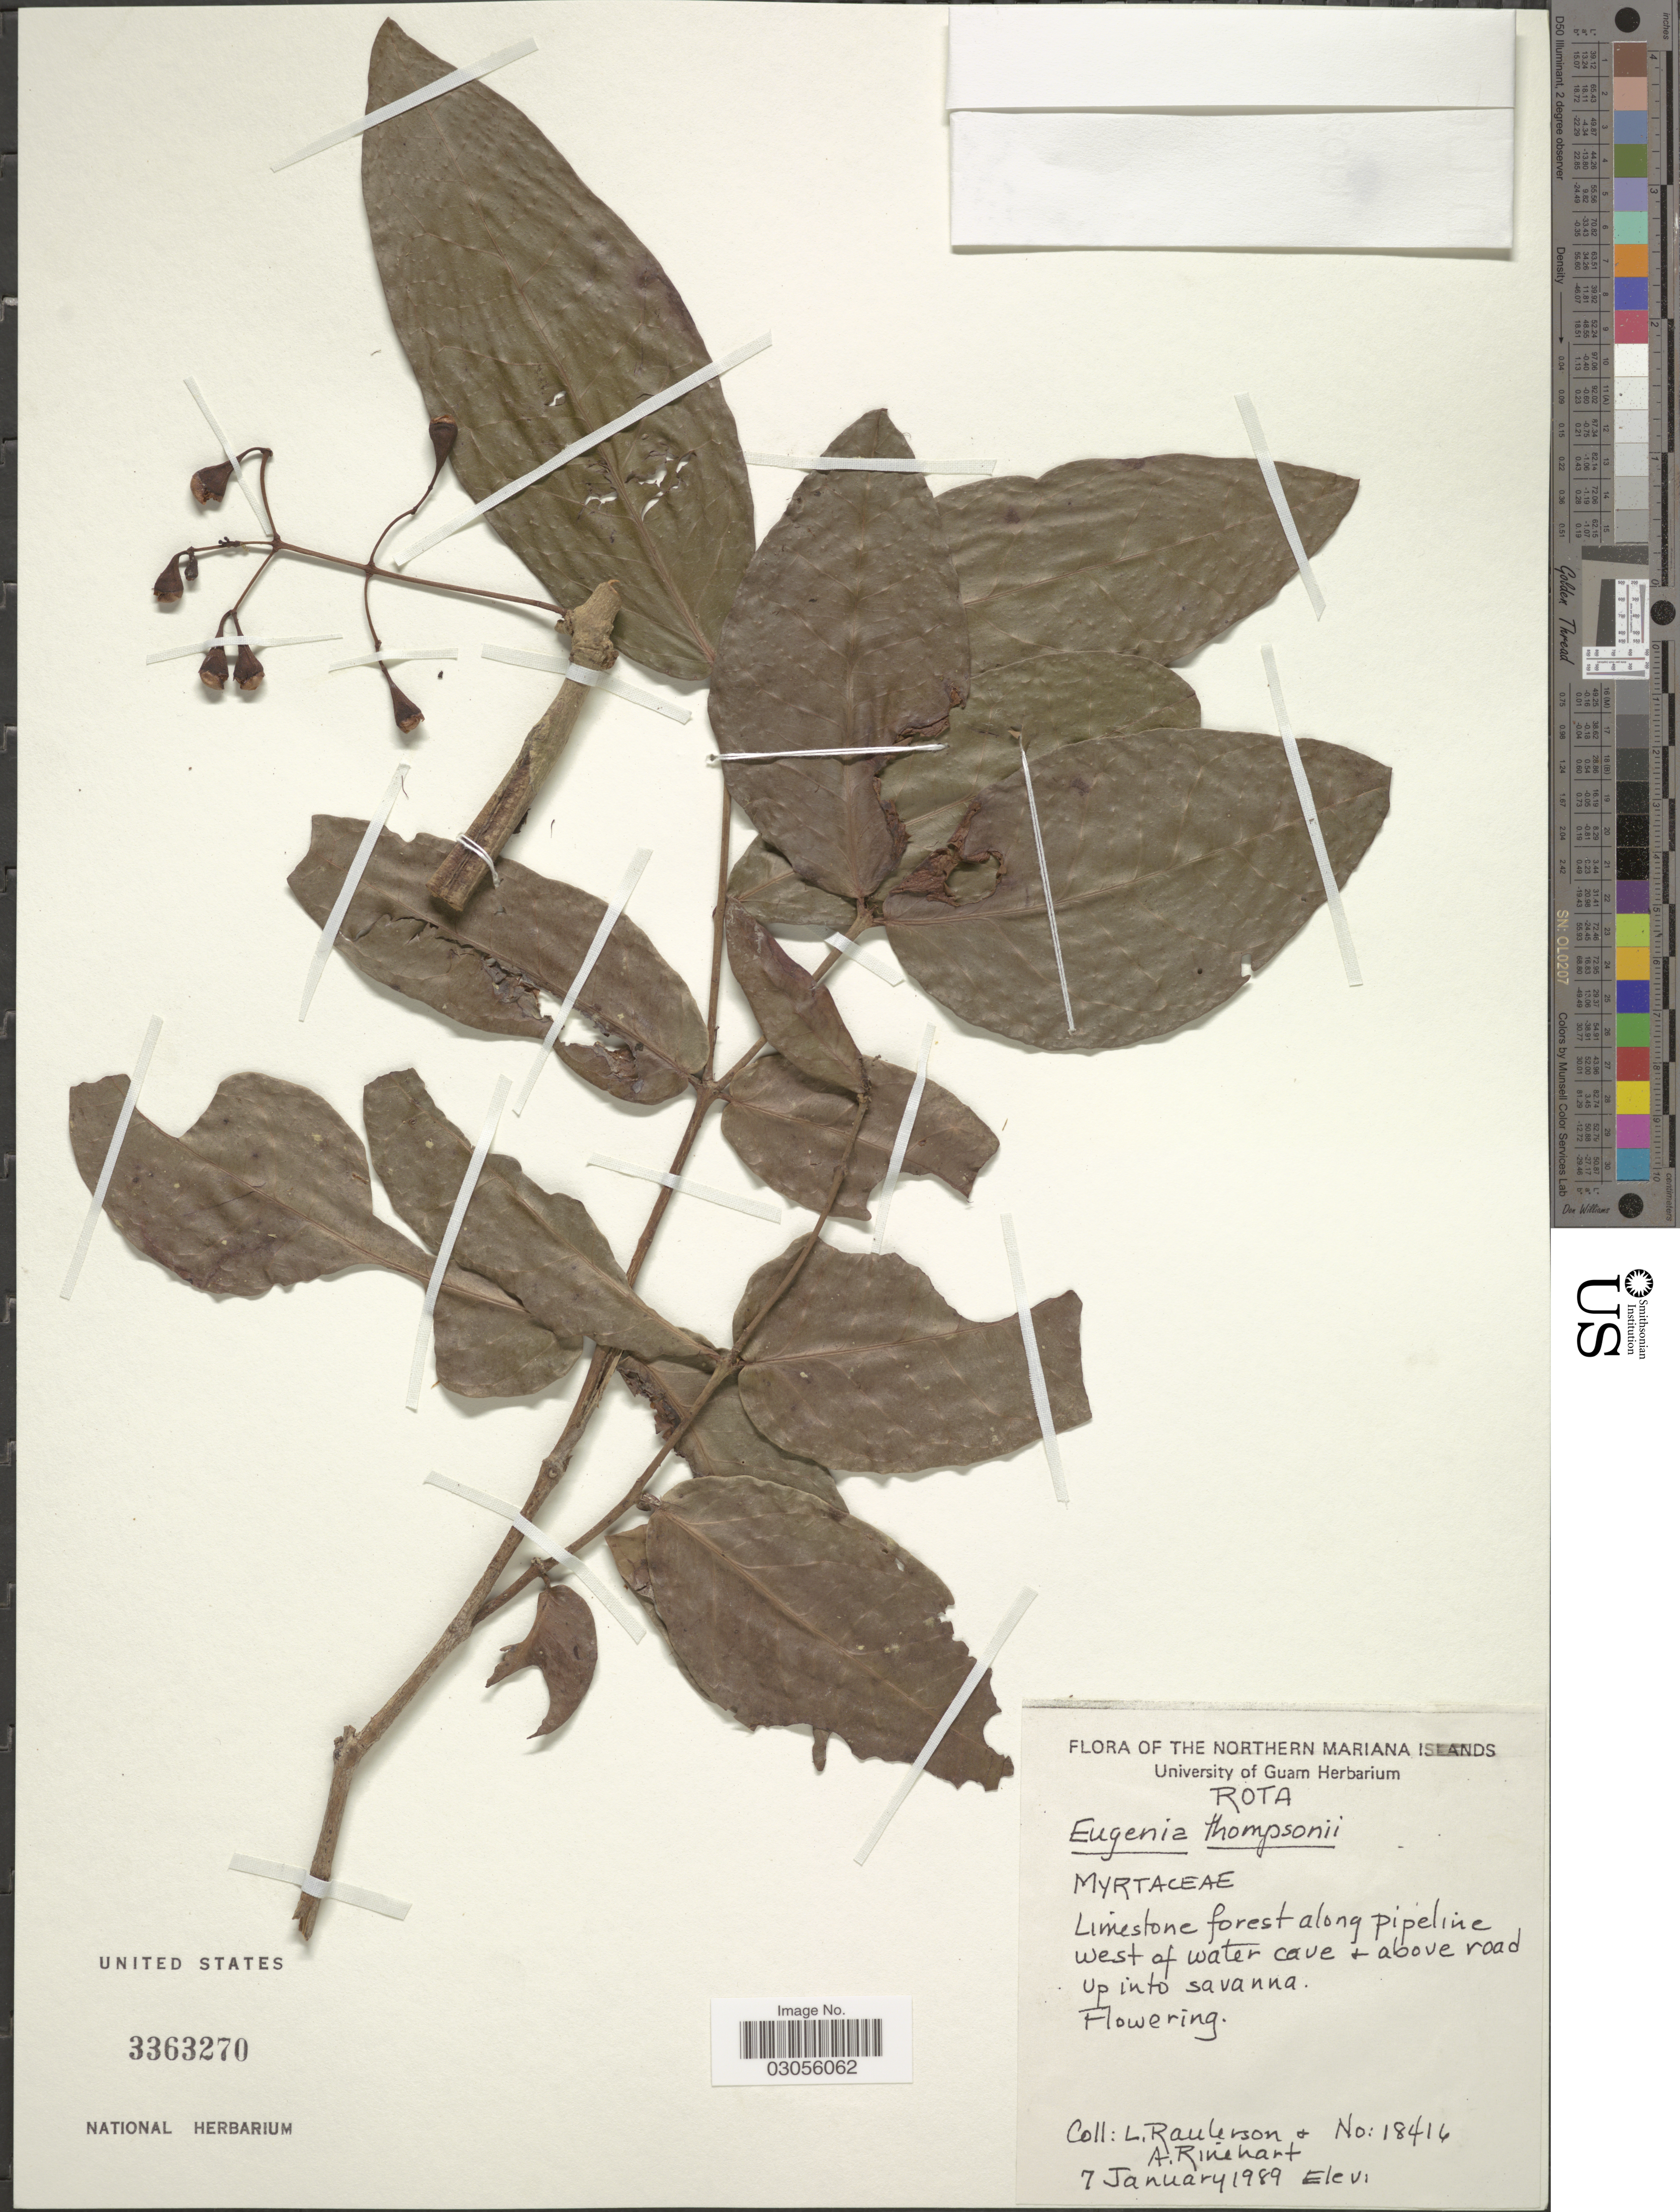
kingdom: Plantae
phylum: Tracheophyta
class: Magnoliopsida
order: Myrtales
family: Myrtaceae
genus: Syzygium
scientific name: Syzygium thompsonii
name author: (Merr.) N. Snow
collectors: L. Raulerson & A. Rinehart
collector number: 18416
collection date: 1989-01-07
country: Northern Mariana Islands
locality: Limestone forest along pipeline west of water cave + above road up into savanna.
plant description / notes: Cited by Byng et al., Phytotaxa 427(2): 126. 2019.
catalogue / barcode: US 3363270